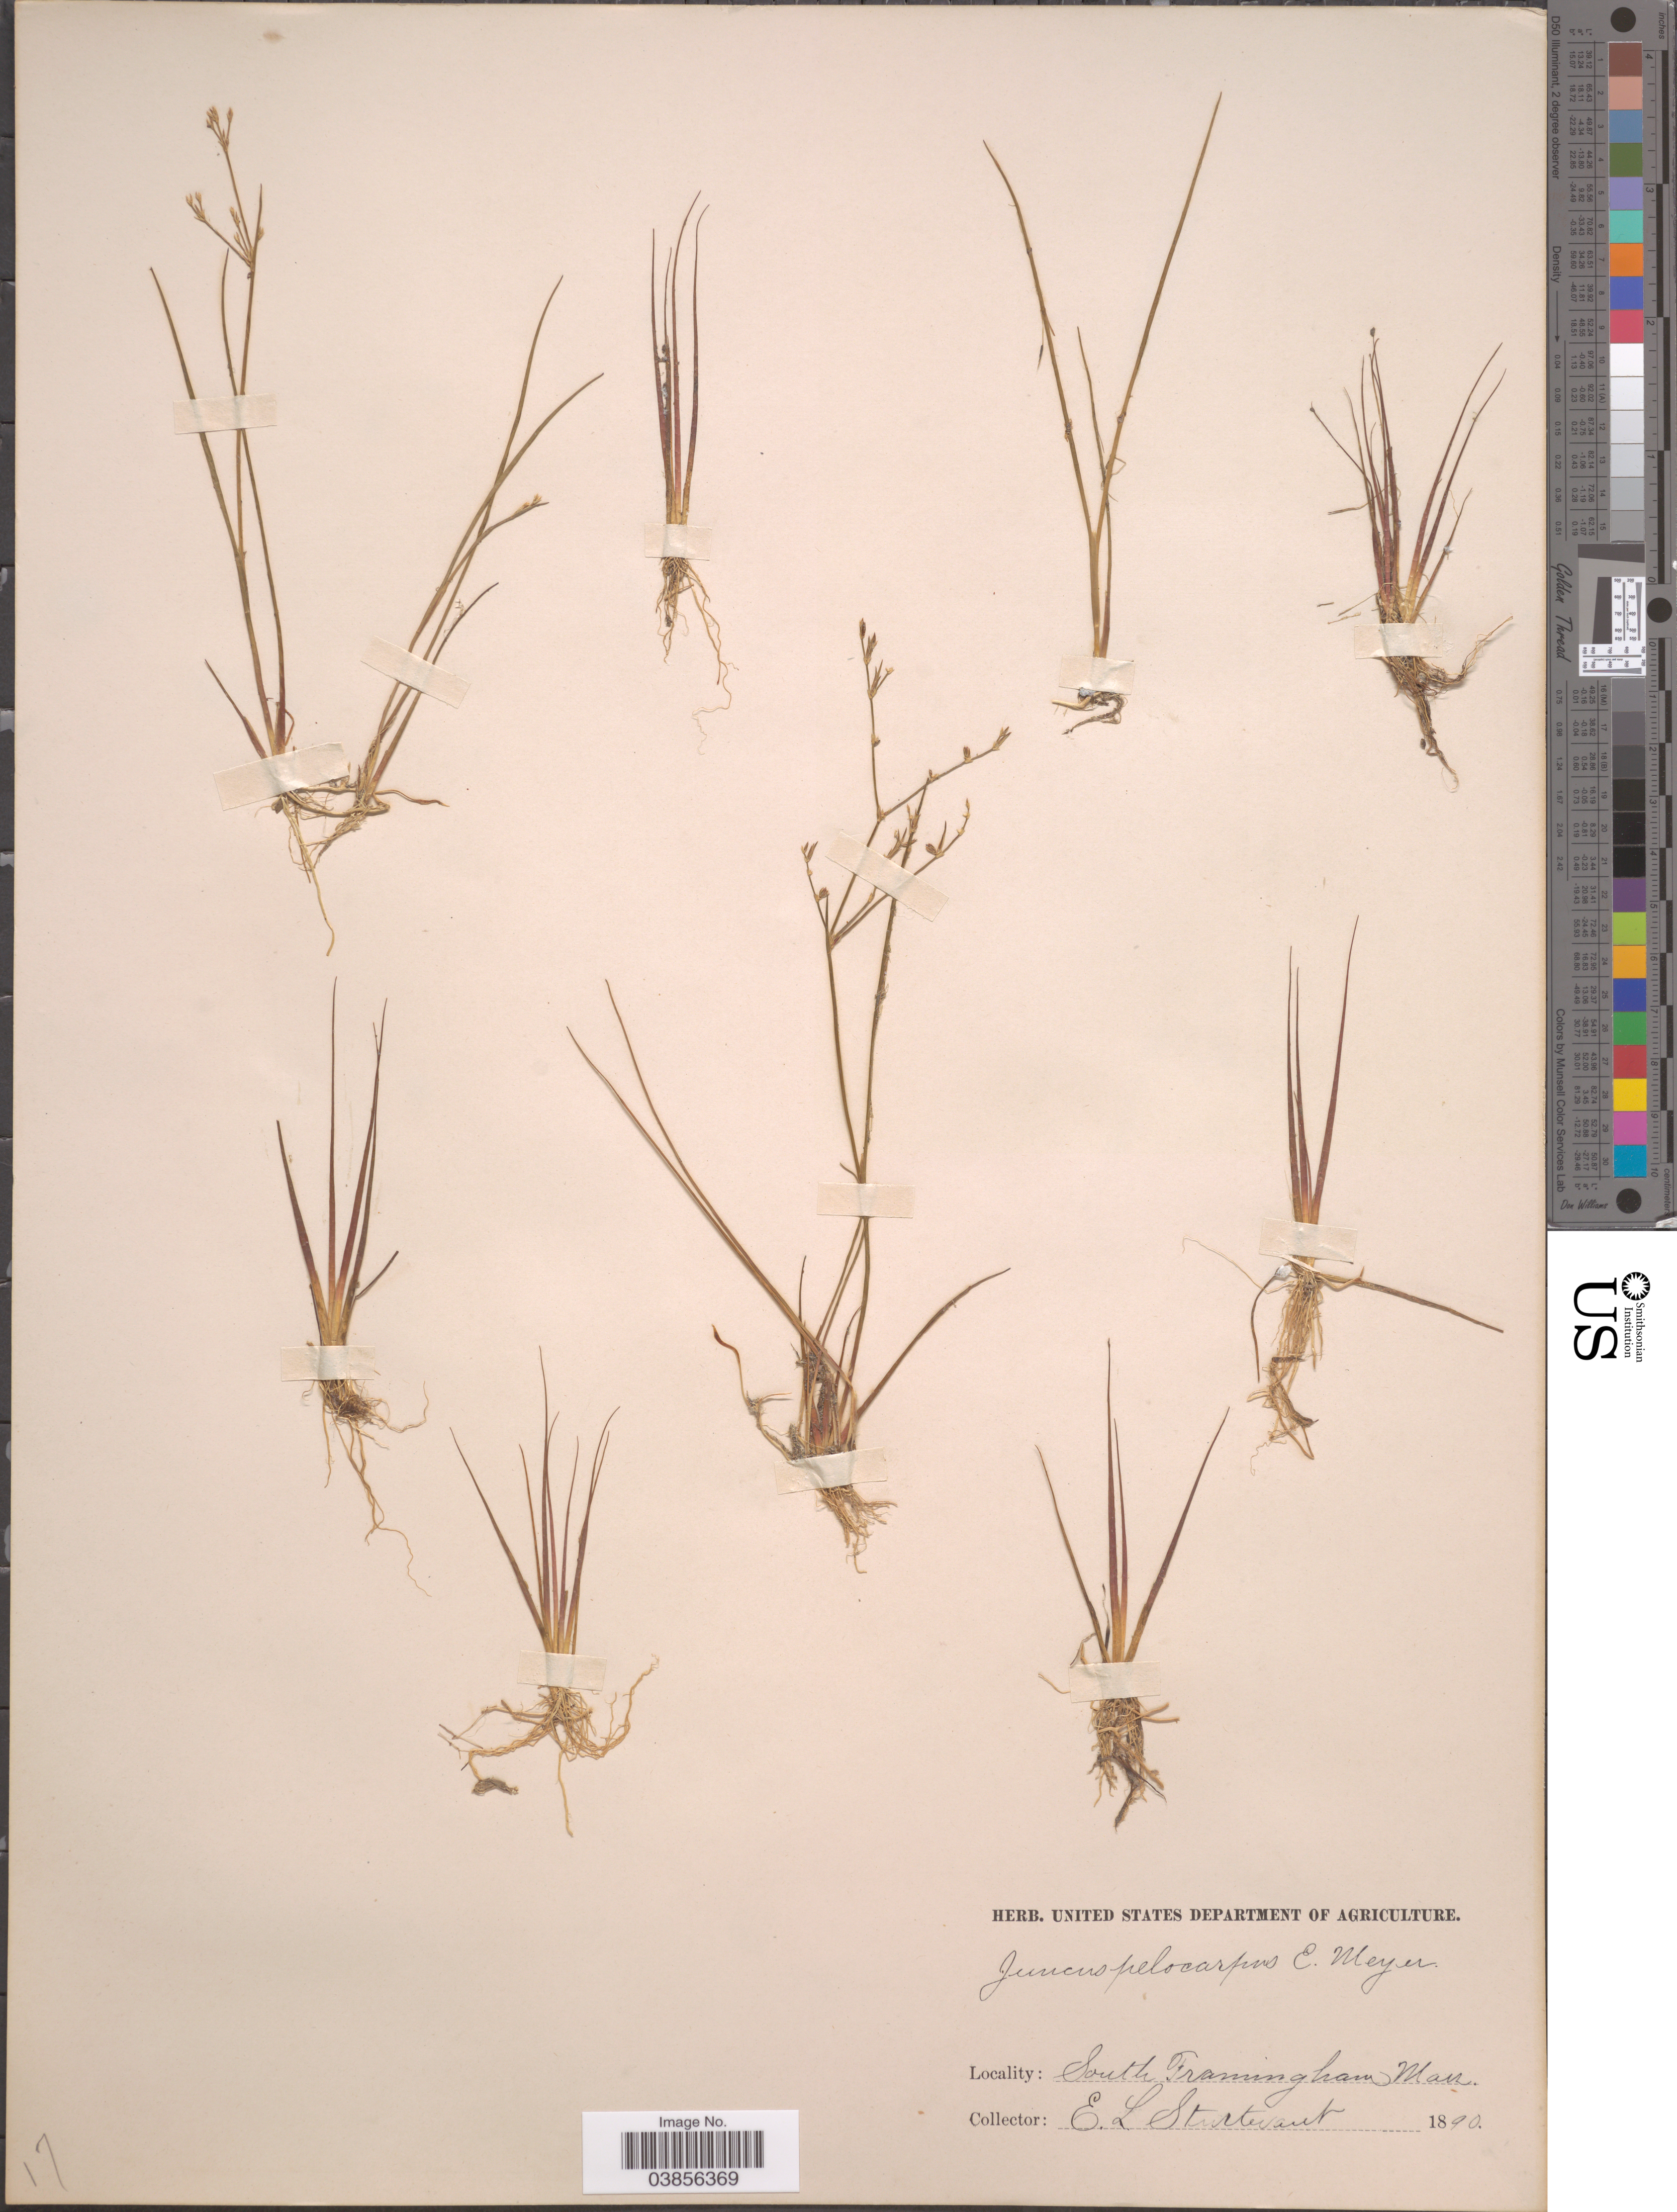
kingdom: Plantae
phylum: Tracheophyta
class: Liliopsida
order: Poales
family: Juncaceae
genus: Juncus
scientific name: Juncus pelocarpus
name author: E. Mey.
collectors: E. Sturtevant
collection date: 1890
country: United States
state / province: Massachusetts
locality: South Framingham.